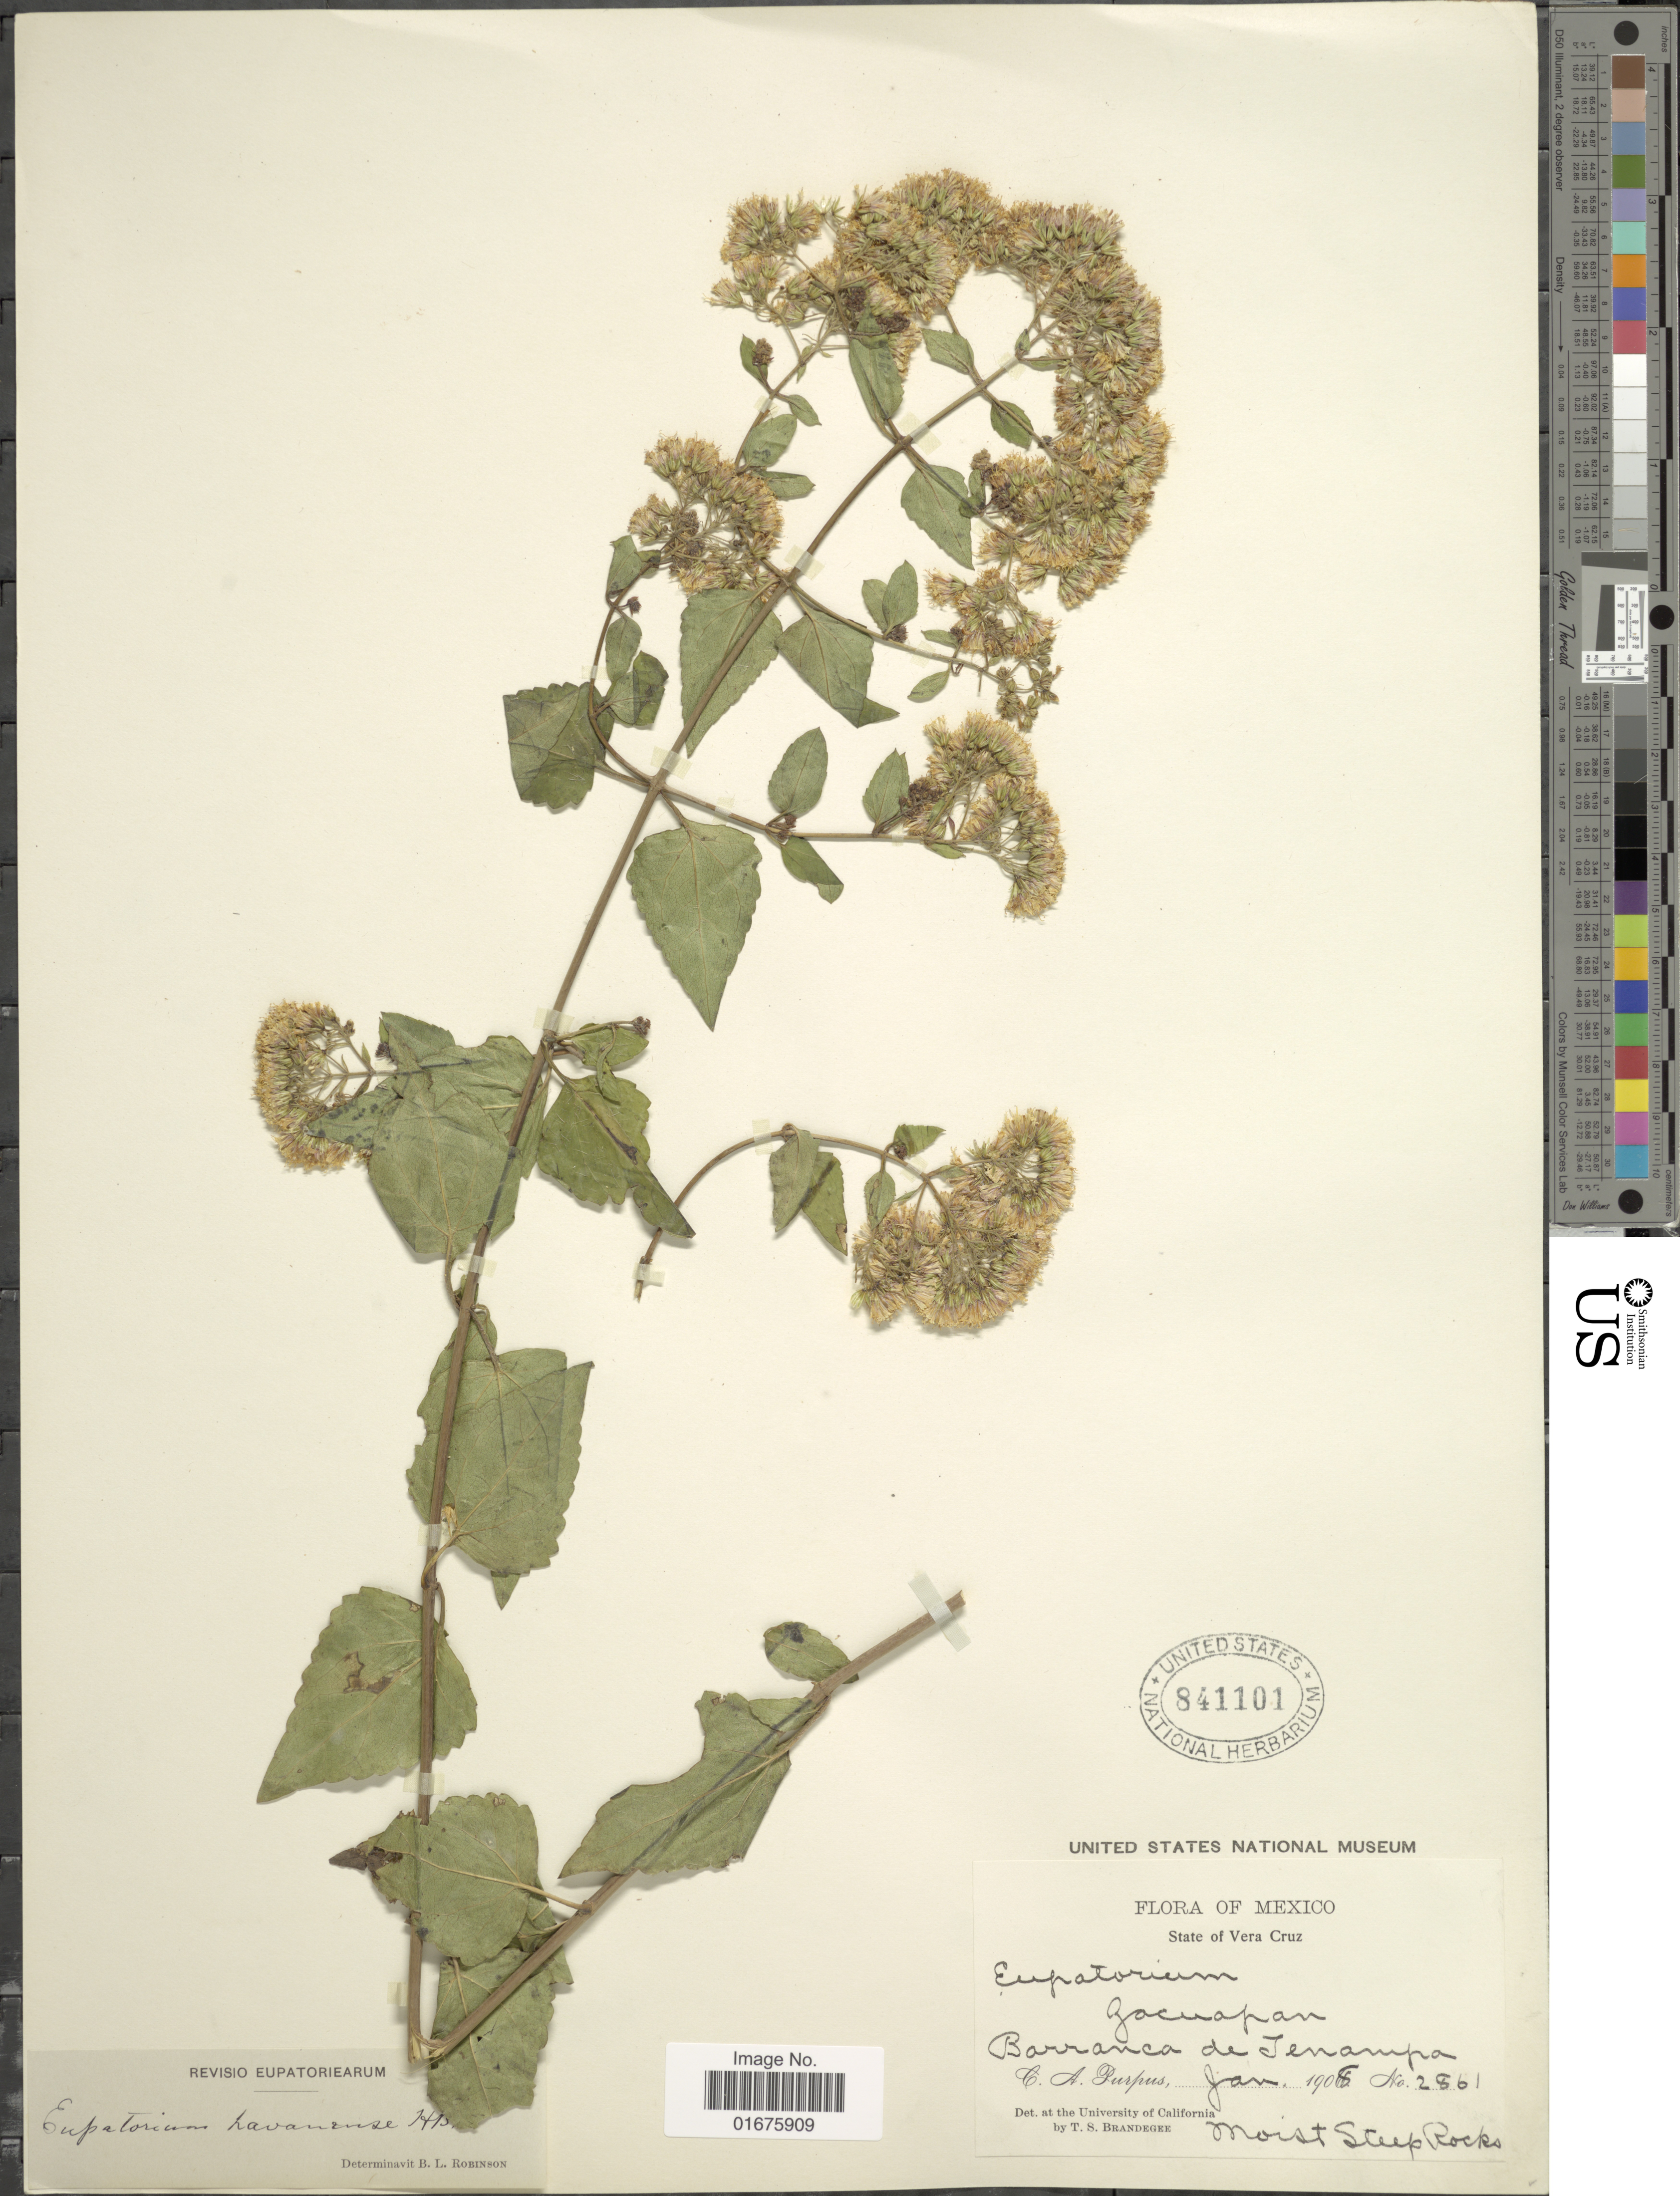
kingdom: Plantae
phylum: Tracheophyta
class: Magnoliopsida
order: Asterales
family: Asteraceae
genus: Ageratina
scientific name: Ageratina havanensis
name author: (Kunth) R.M. King & H. Rob.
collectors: C. A. Purpus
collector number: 2861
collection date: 1908-01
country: Mexico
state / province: Veracruz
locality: Zacuapan, Barranca de Tenampa, moist steep rocks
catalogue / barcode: US 841101